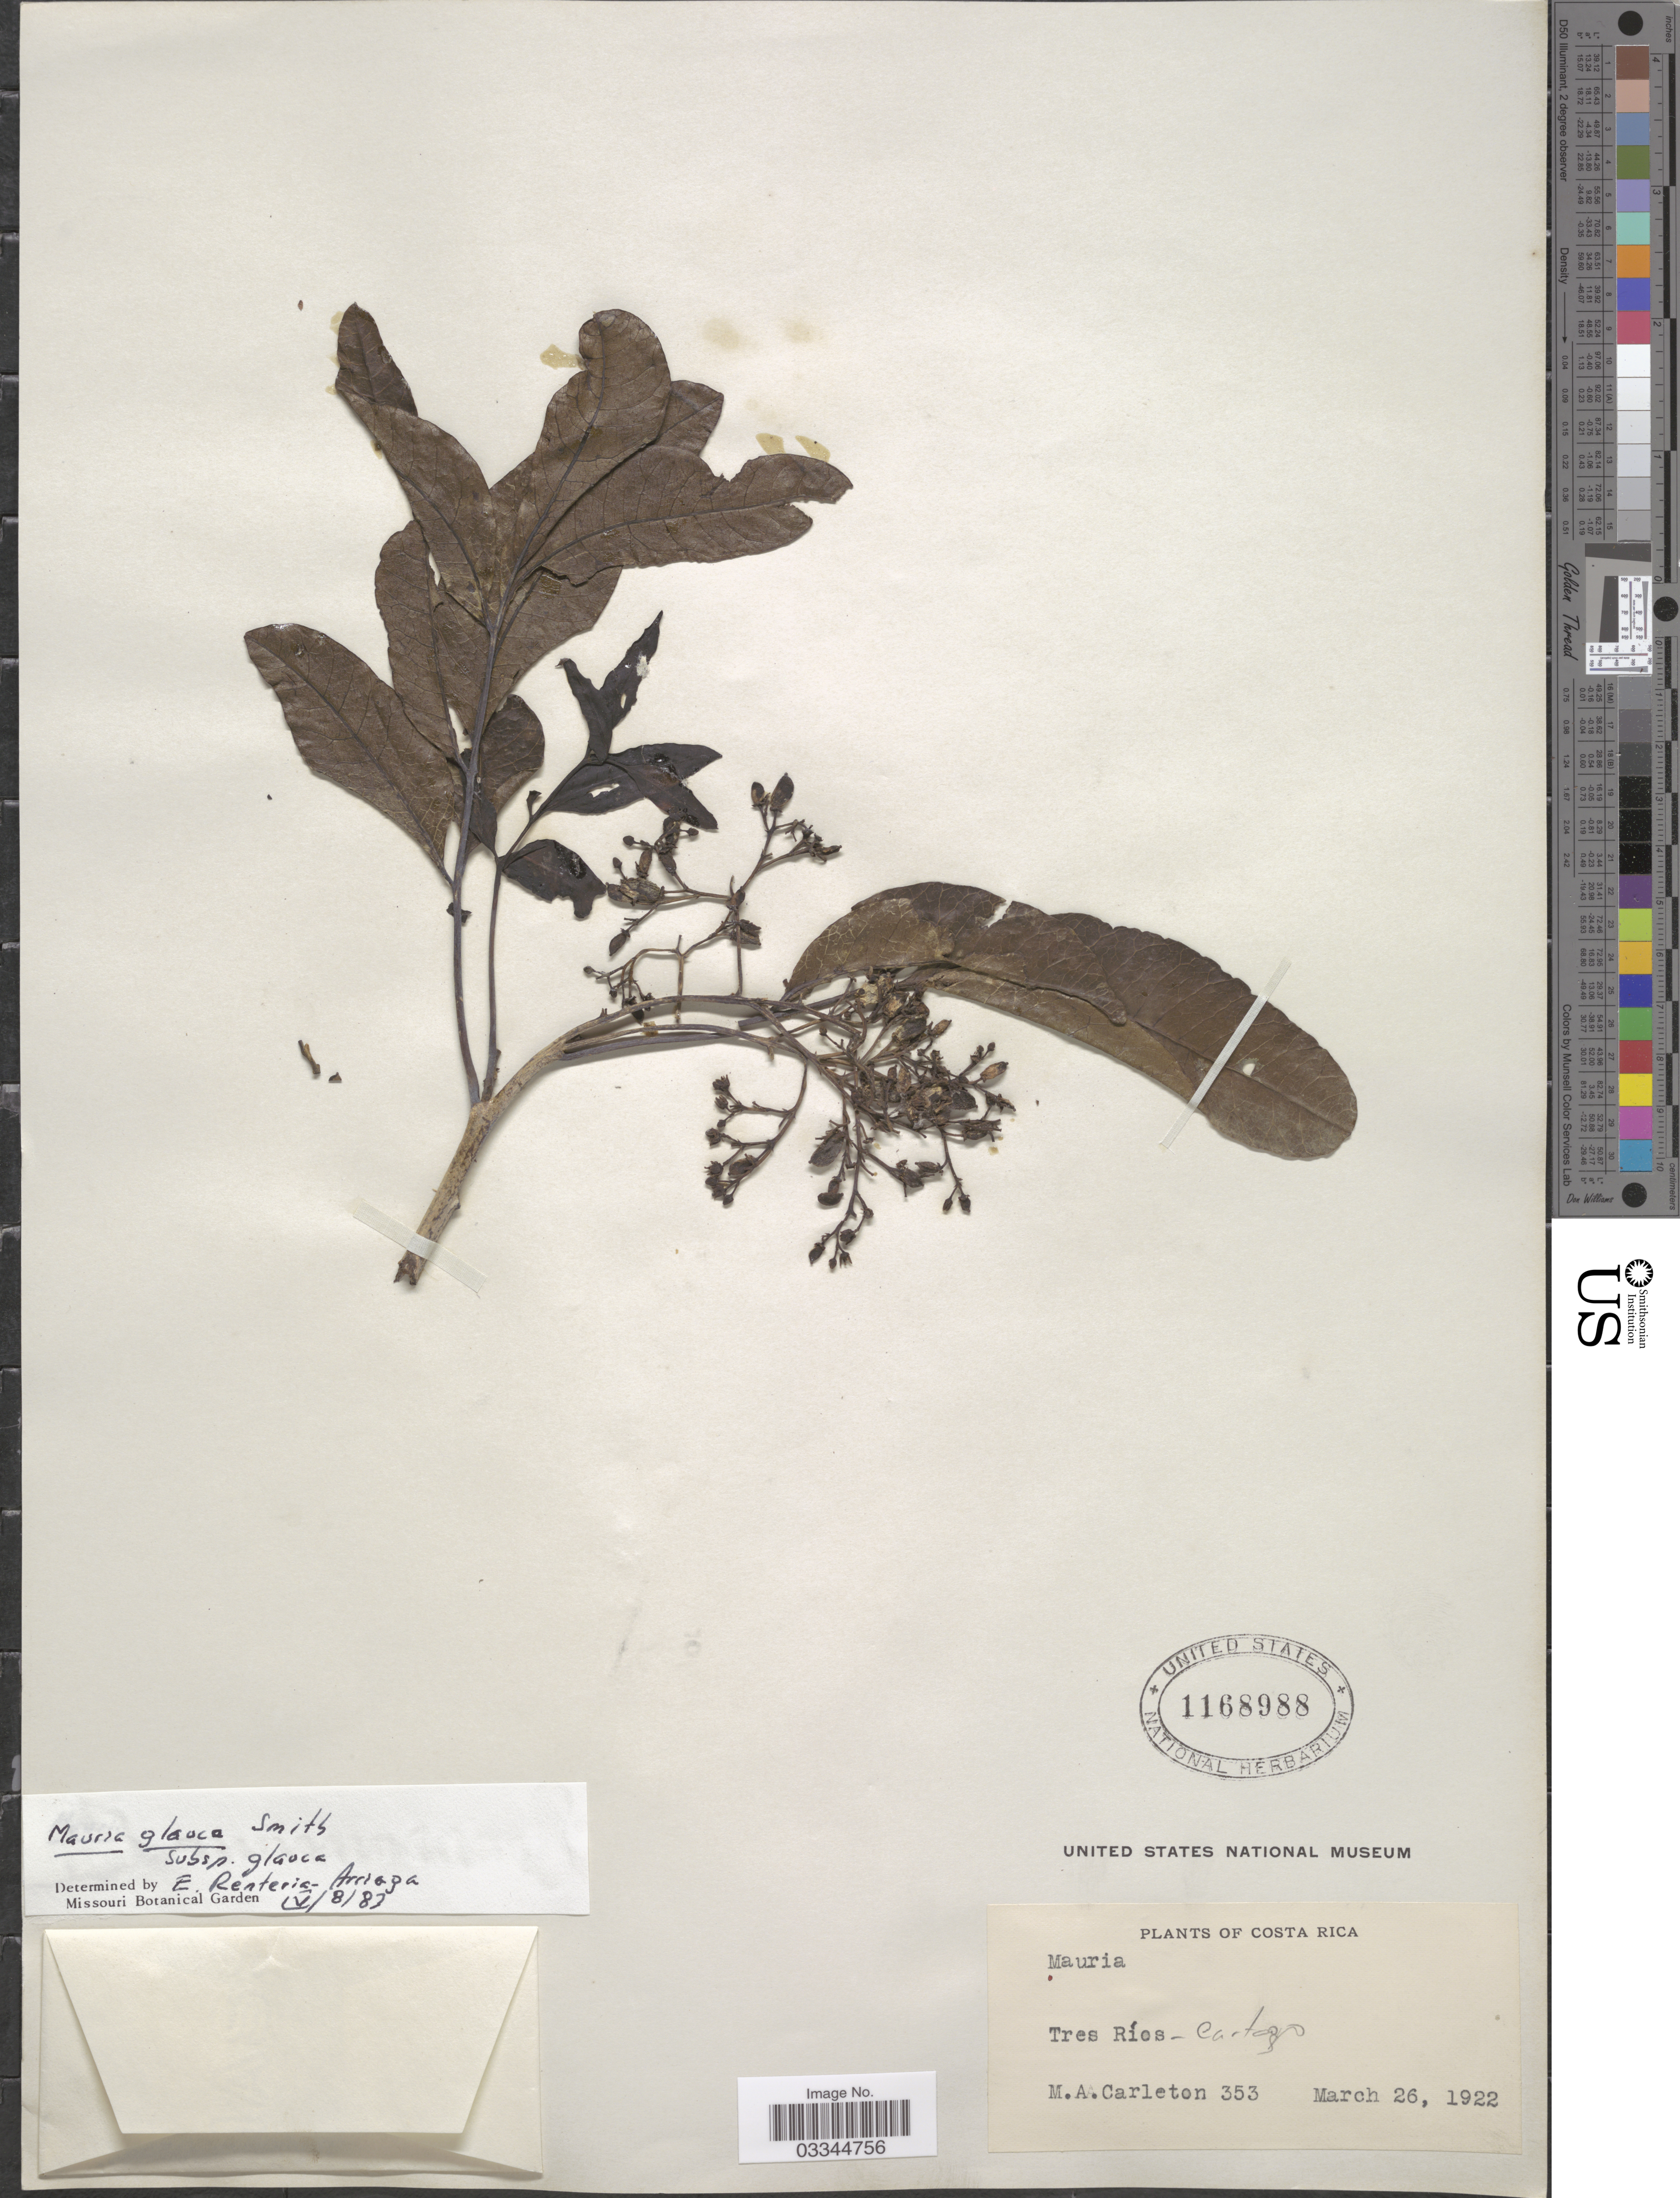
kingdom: Plantae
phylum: Tracheophyta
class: Magnoliopsida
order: Sapindales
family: Anacardiaceae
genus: Mauria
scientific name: Mauria glauca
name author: Donn. Sm.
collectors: M. A. Carleton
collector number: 353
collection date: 1922-03-26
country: Costa Rica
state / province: Cartago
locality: Tres Ríos.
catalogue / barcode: US 1168988